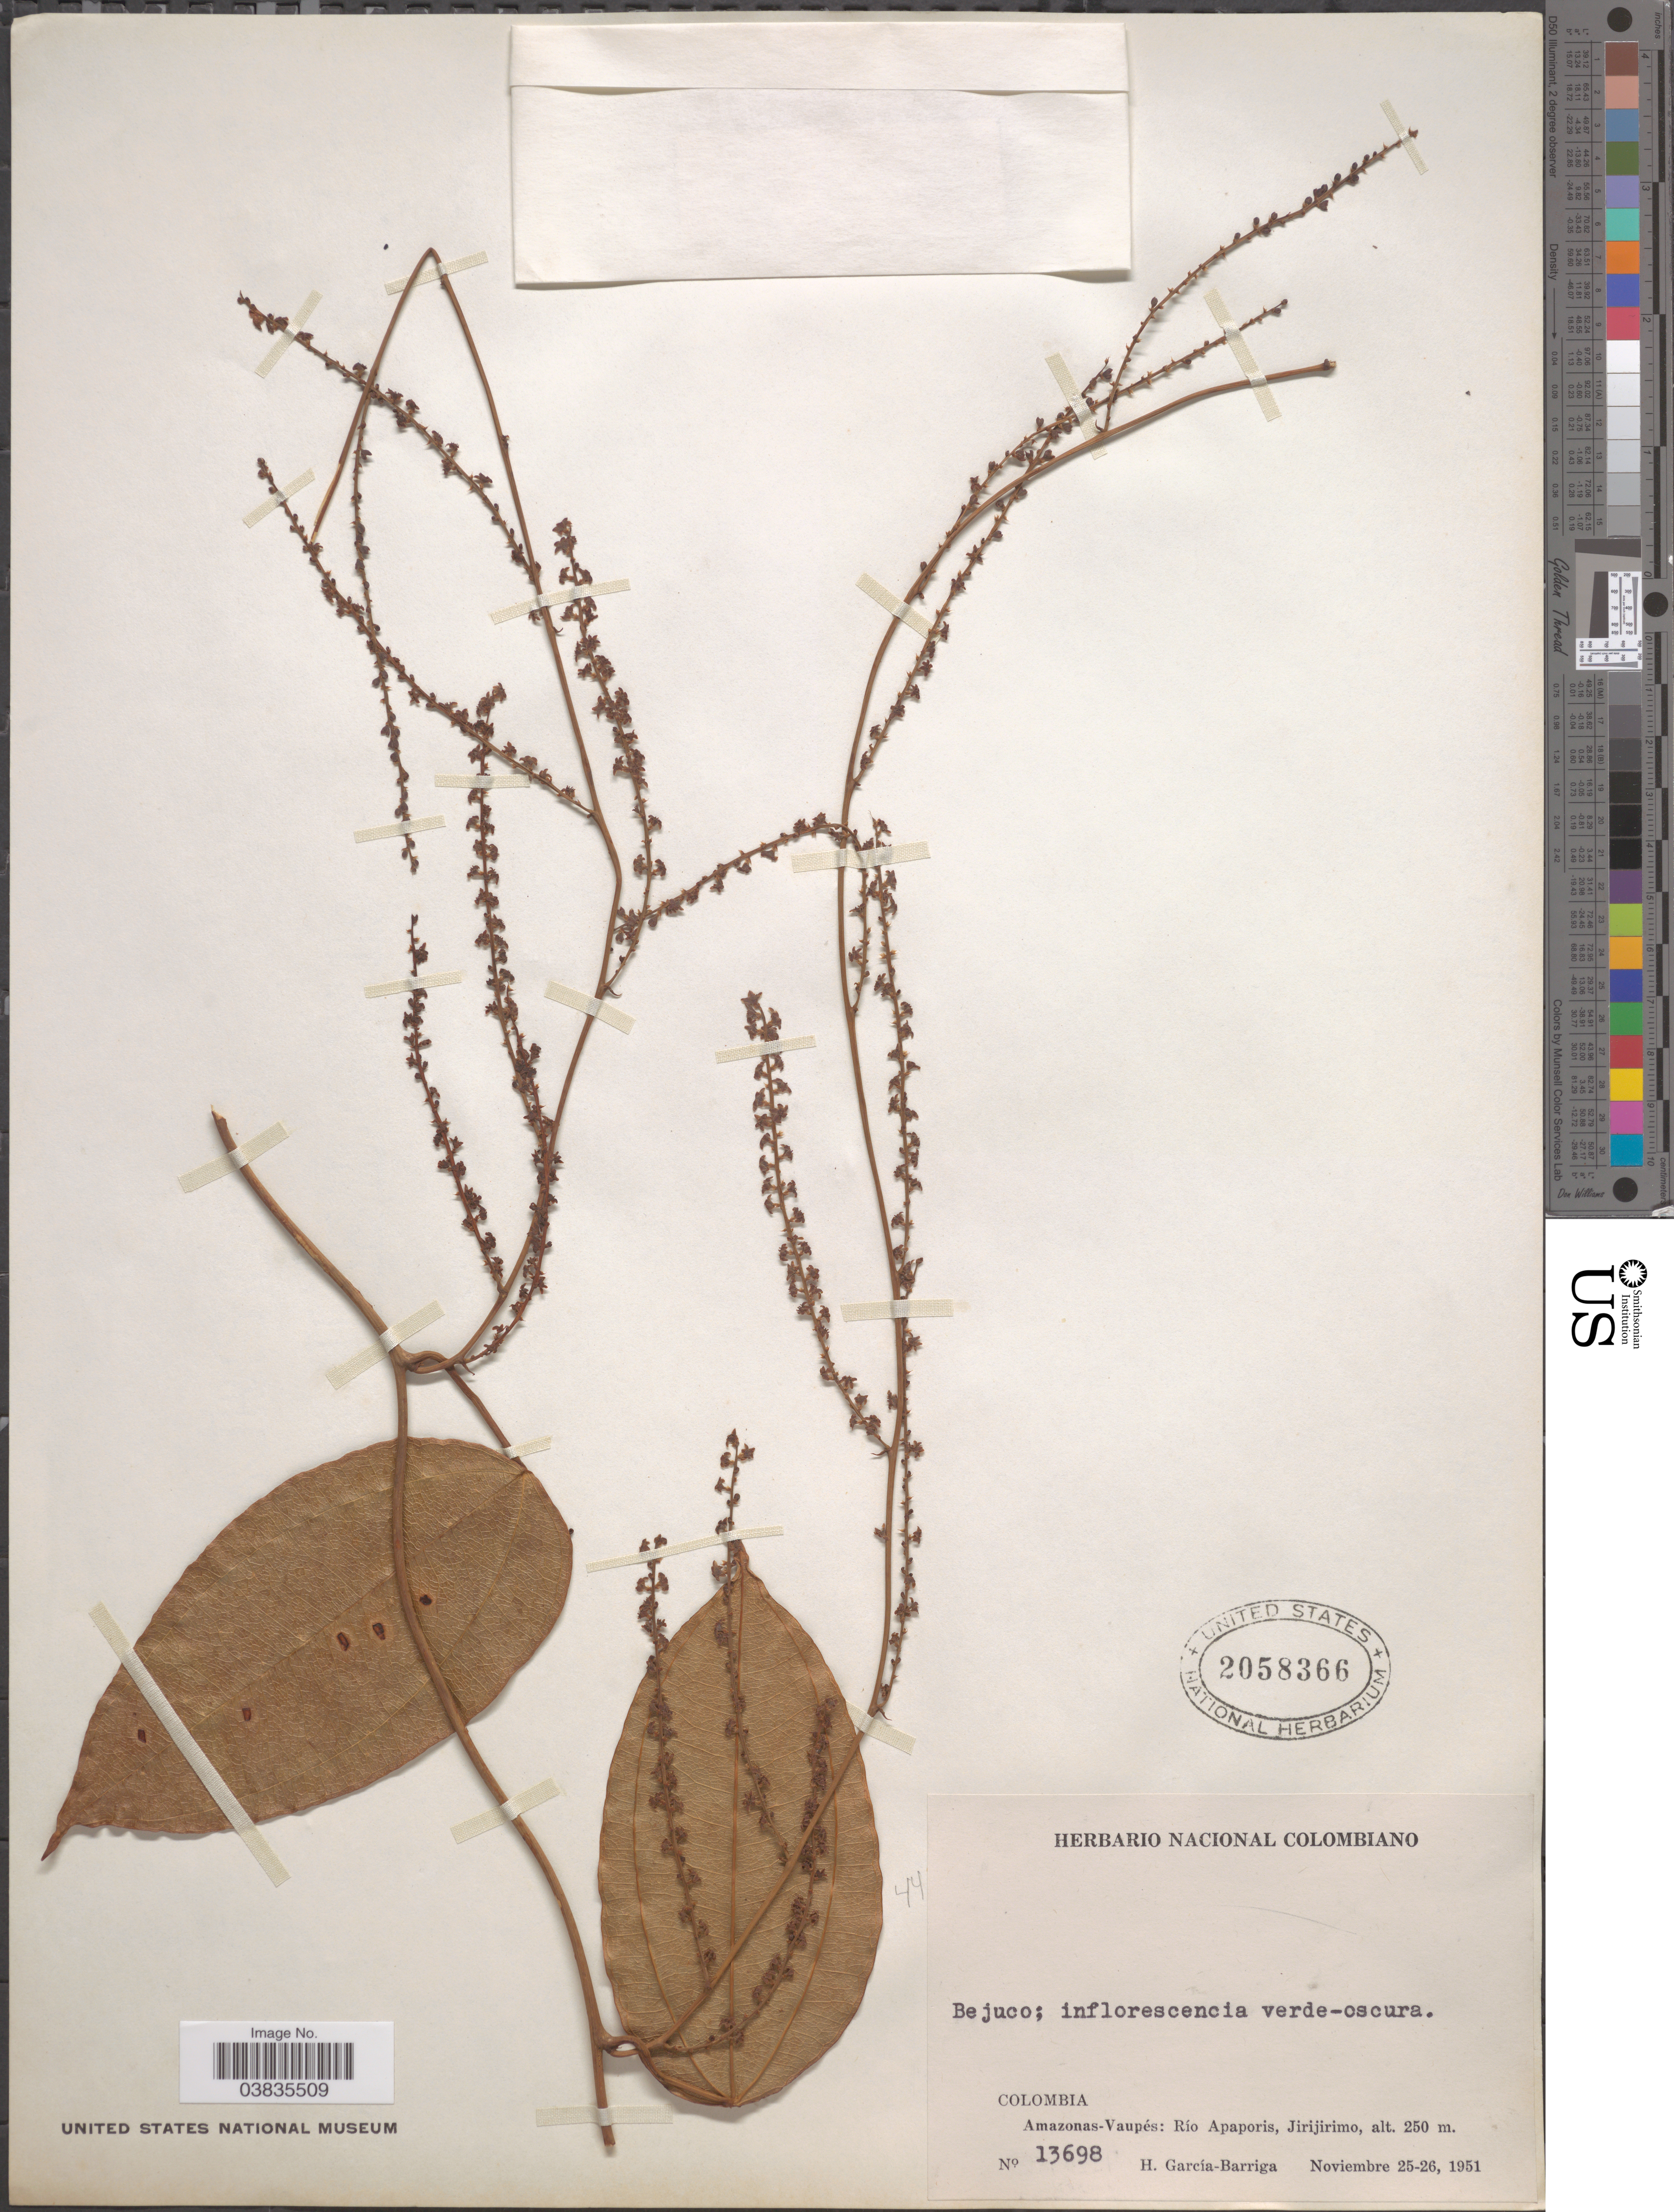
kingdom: Plantae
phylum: Tracheophyta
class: Liliopsida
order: Dioscoreales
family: Dioscoreaceae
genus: Dioscorea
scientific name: Dioscorea sp.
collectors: H. García Barriga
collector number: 13698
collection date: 1951-11-25/1951-11-26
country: Colombia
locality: Amazonas-Vaupés: Río Apaporis, Jirijirimo.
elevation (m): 250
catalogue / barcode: US 2058366